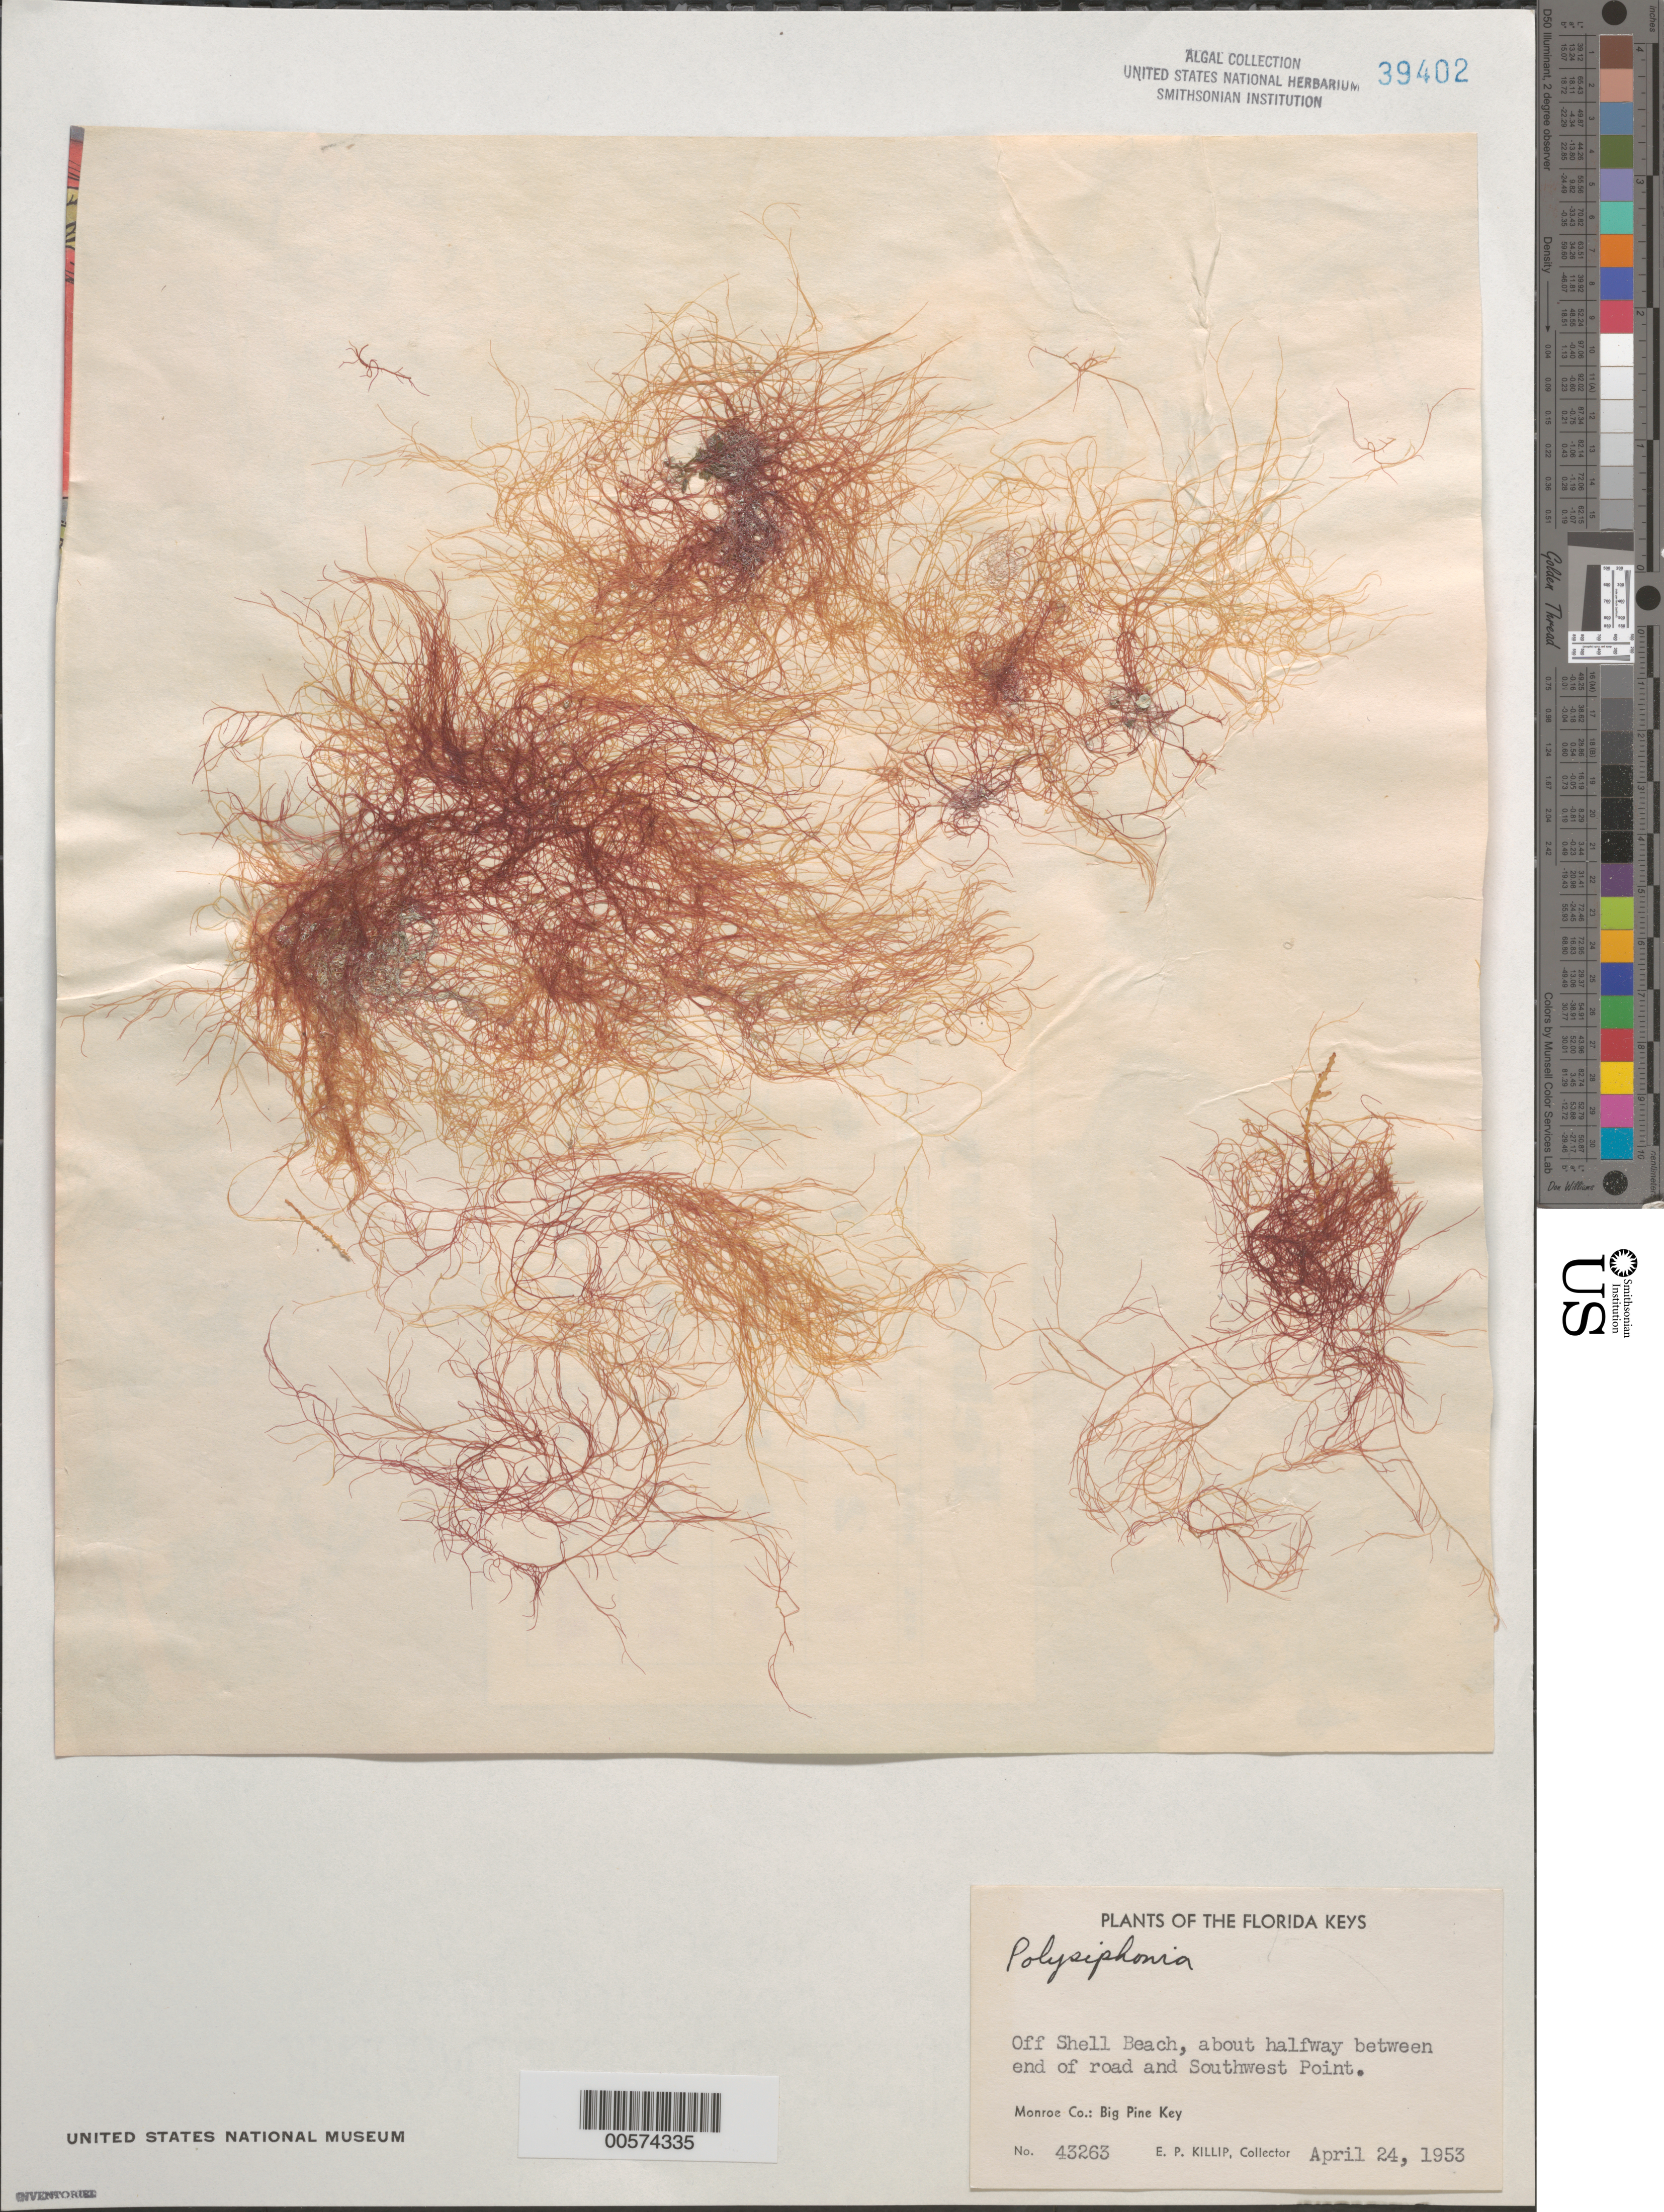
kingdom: Plantae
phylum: Rhodophyta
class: Florideophyceae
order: Ceramiales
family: Rhodomelaceae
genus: Polysiphonia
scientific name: Polysiphonia sp.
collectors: E. P. Killip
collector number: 43263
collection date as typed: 24 Apr 1953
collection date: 1953-04-24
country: United States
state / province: Florida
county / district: Monroe County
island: Big Pine Key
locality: Off Shell Beach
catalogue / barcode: US 39402